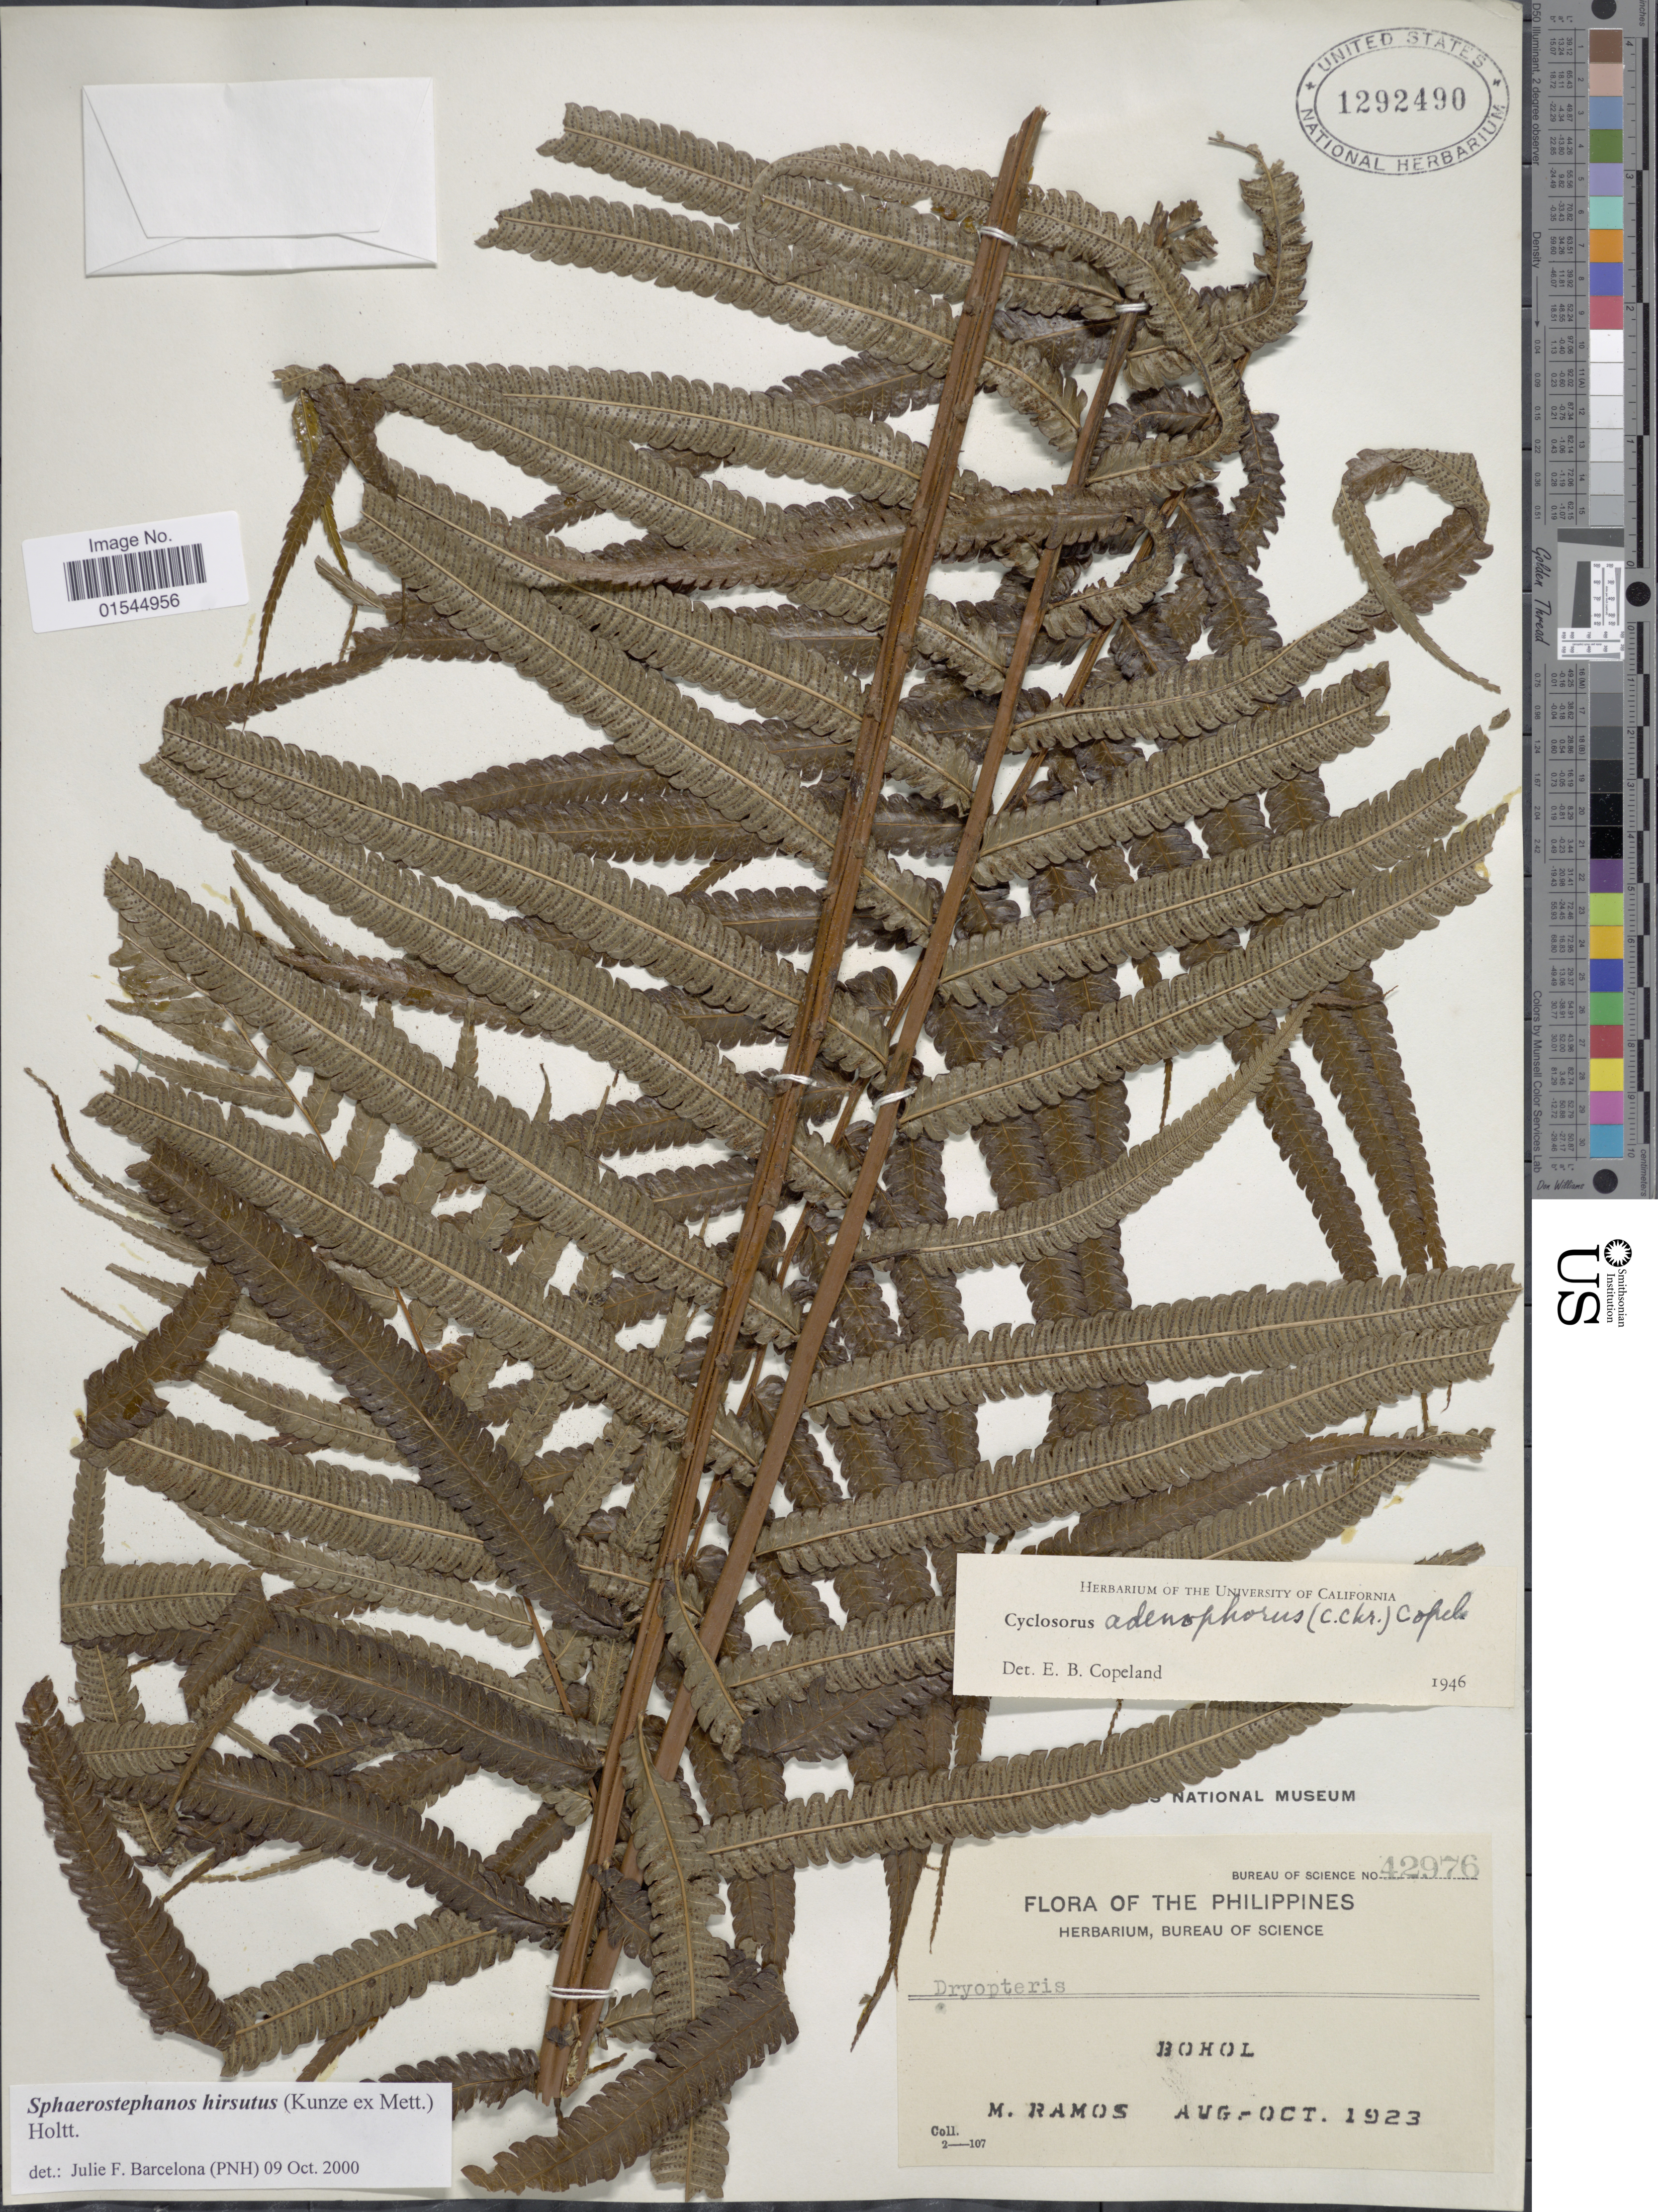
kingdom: Plantae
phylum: Tracheophyta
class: Polypodiopsida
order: Polypodiales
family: Thelypteridaceae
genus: Sphaerostephanos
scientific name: Sphaerostephanos hirsutus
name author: (Kunze ex Mett.) Holttum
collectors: M. Ramos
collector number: Bureau of Science 42976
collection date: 1923-08/1923-10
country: Philippines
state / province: Central Visayas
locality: Bohol.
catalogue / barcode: US 1292490